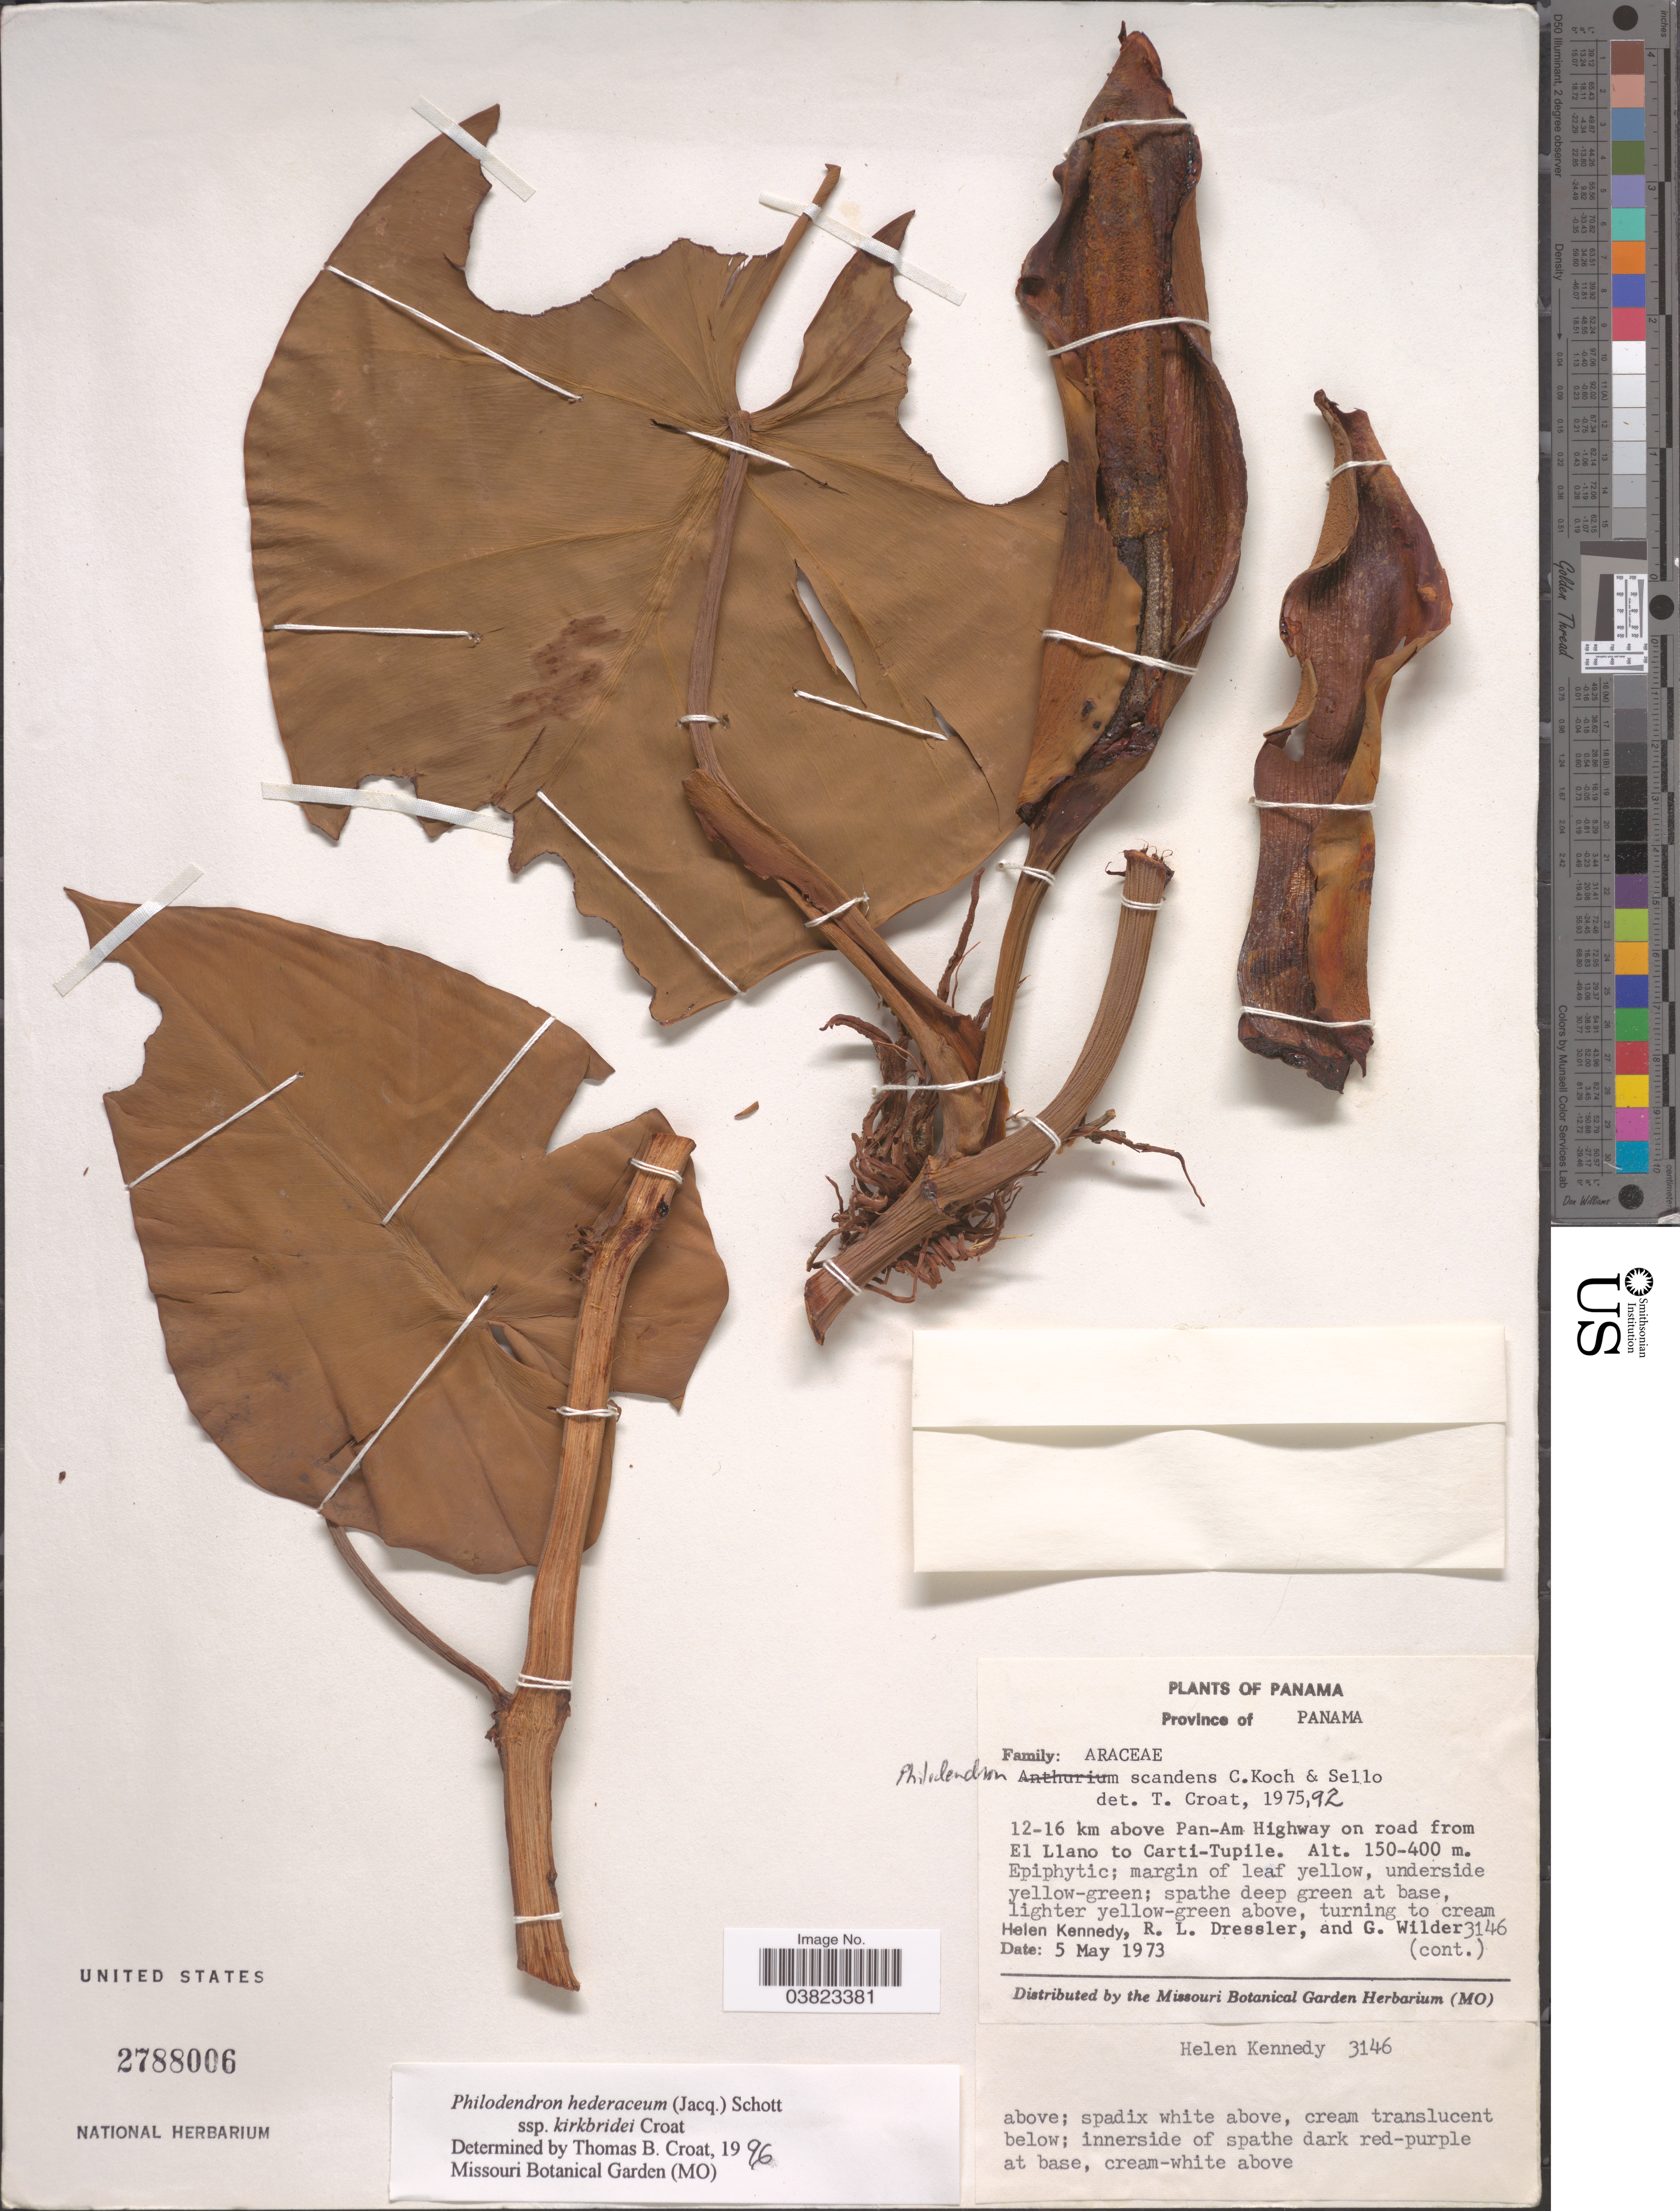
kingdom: Plantae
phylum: Tracheophyta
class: Liliopsida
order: Alismatales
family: Araceae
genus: Philodendron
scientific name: Philodendron hederaceum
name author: (Jacq.) Schott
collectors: H. Kennedy, R. Dressler & G. Wilder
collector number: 3146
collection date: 1973-05-05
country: Panama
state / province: Panamá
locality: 12-16 km above Pan-Am Highway on road from El Llano to Carti-Tupile.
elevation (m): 150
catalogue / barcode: US 2788006